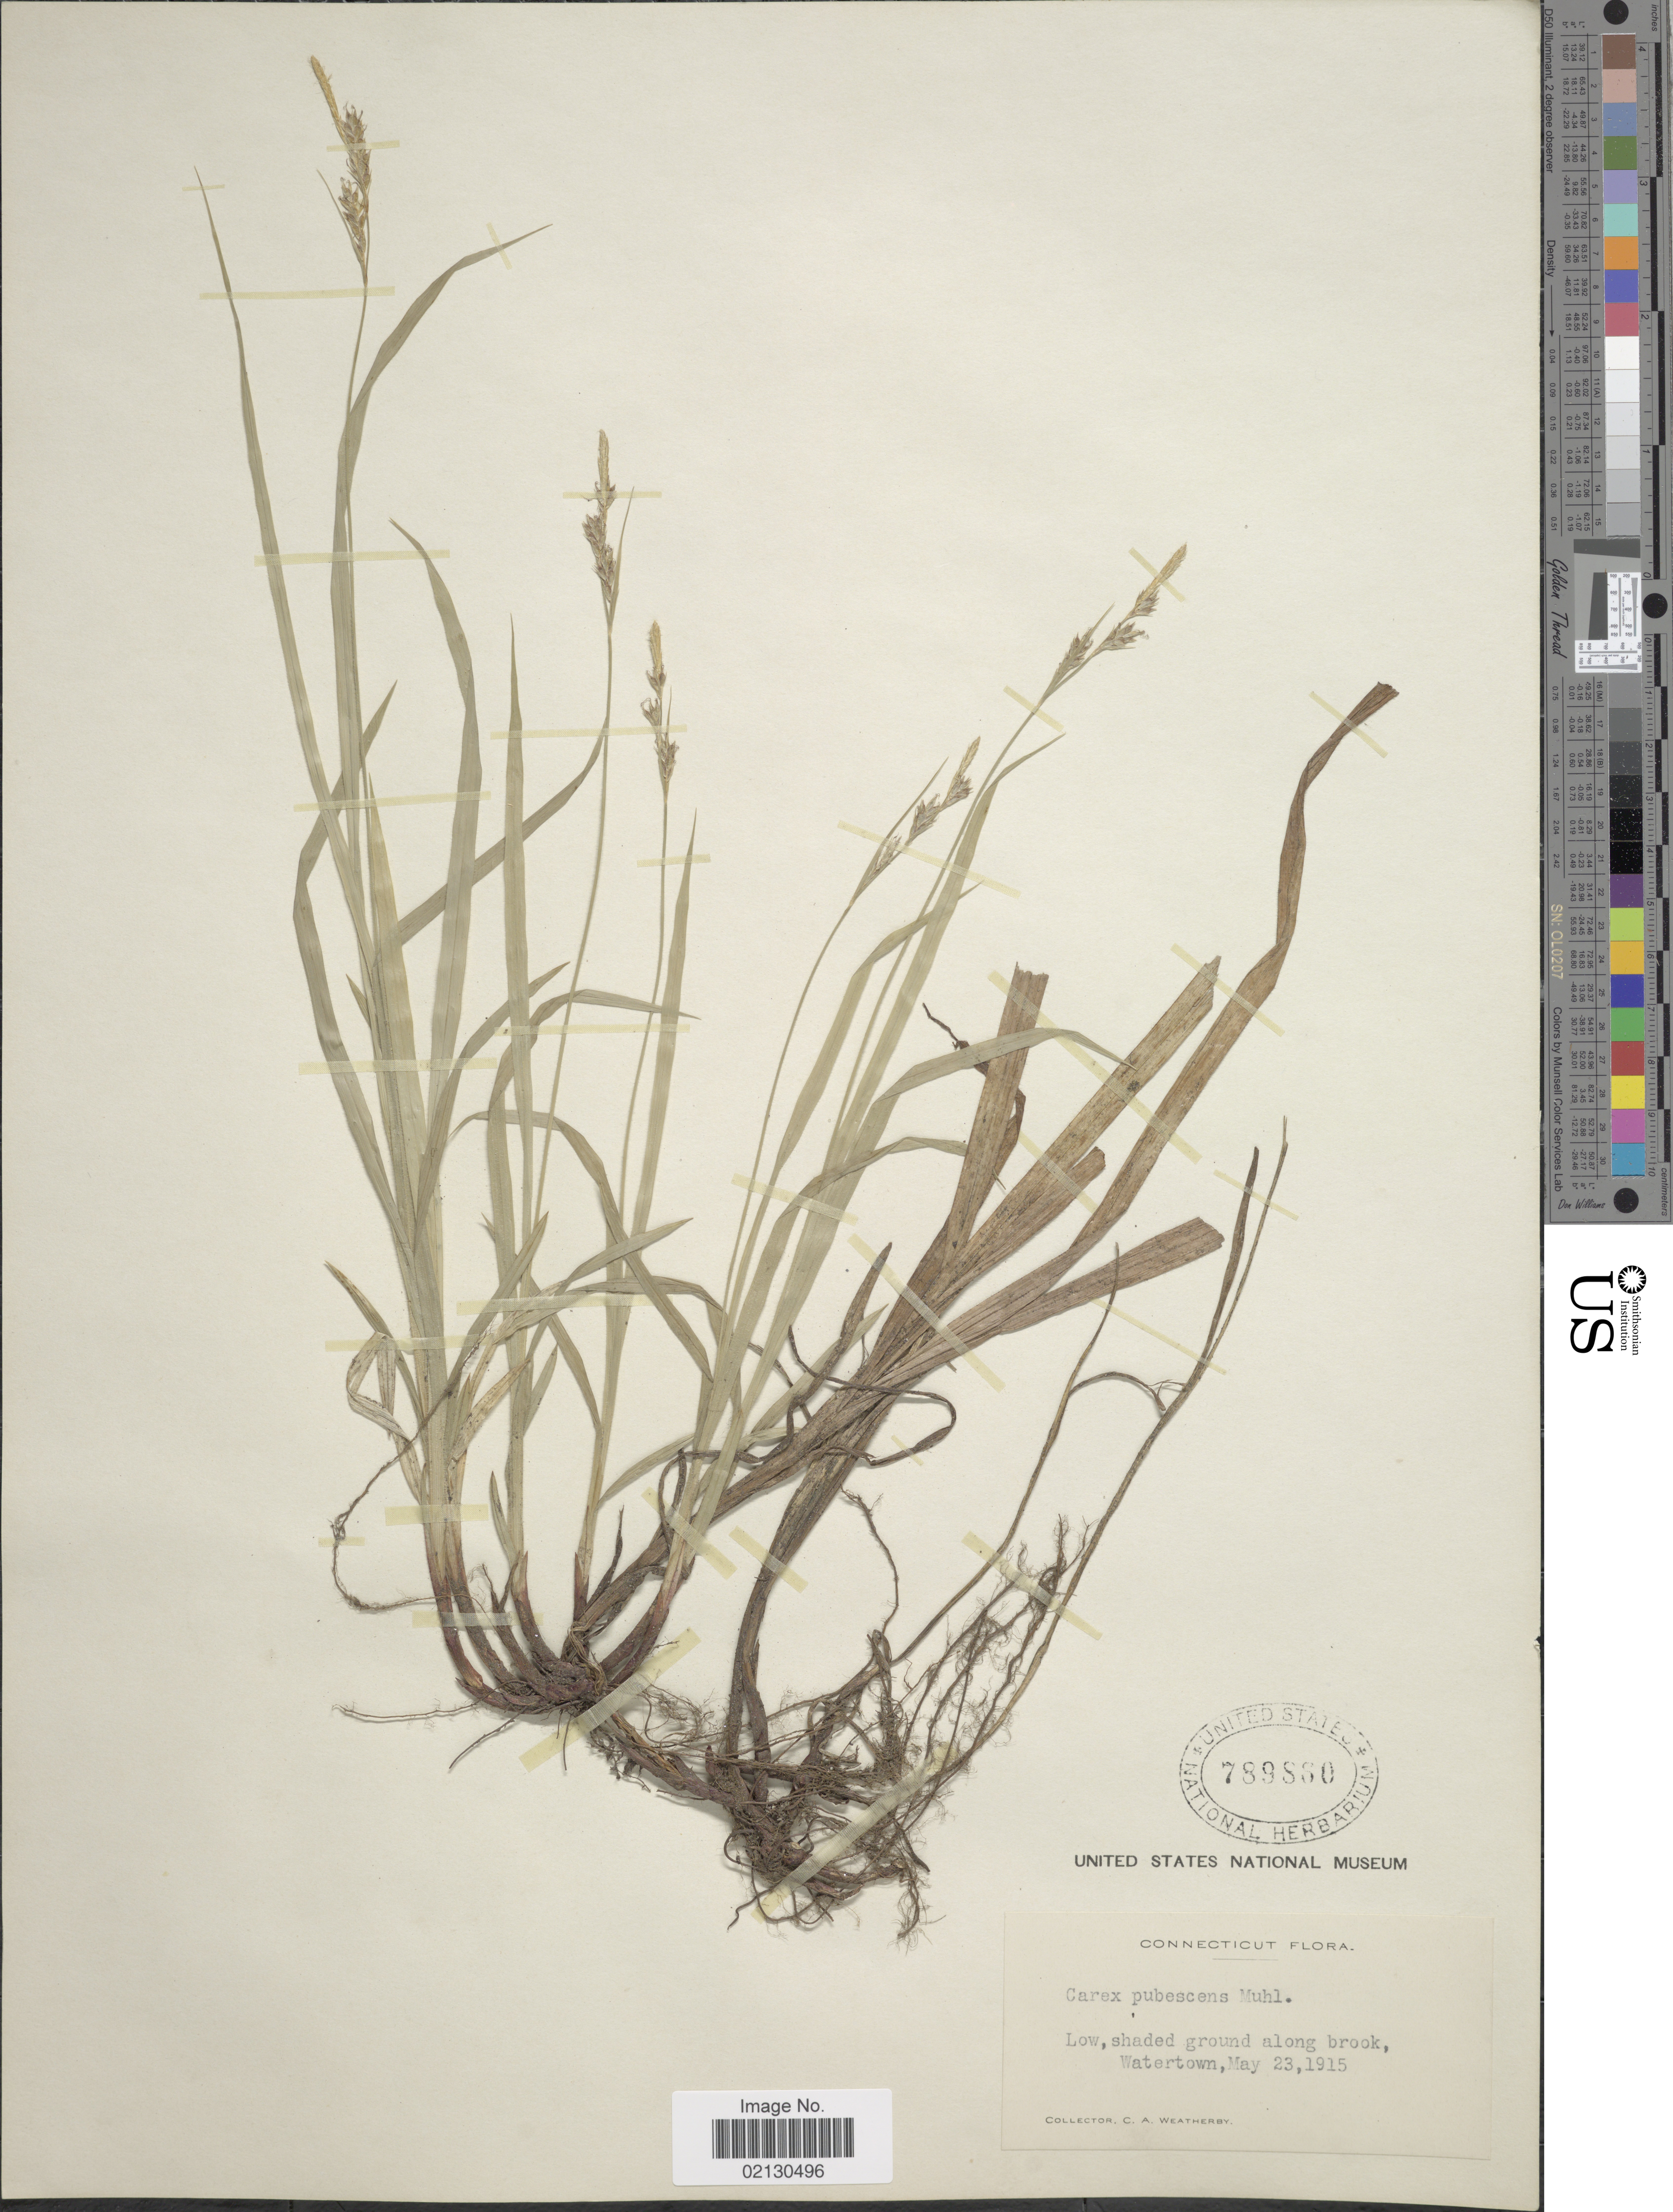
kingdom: Plantae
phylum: Tracheophyta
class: Liliopsida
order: Poales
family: Cyperaceae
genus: Carex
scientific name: Carex hirtifolia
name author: Mack.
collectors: C. A. Weatherby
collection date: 1915-05-23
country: United States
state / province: Connecticut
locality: Watertown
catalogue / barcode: US 789880